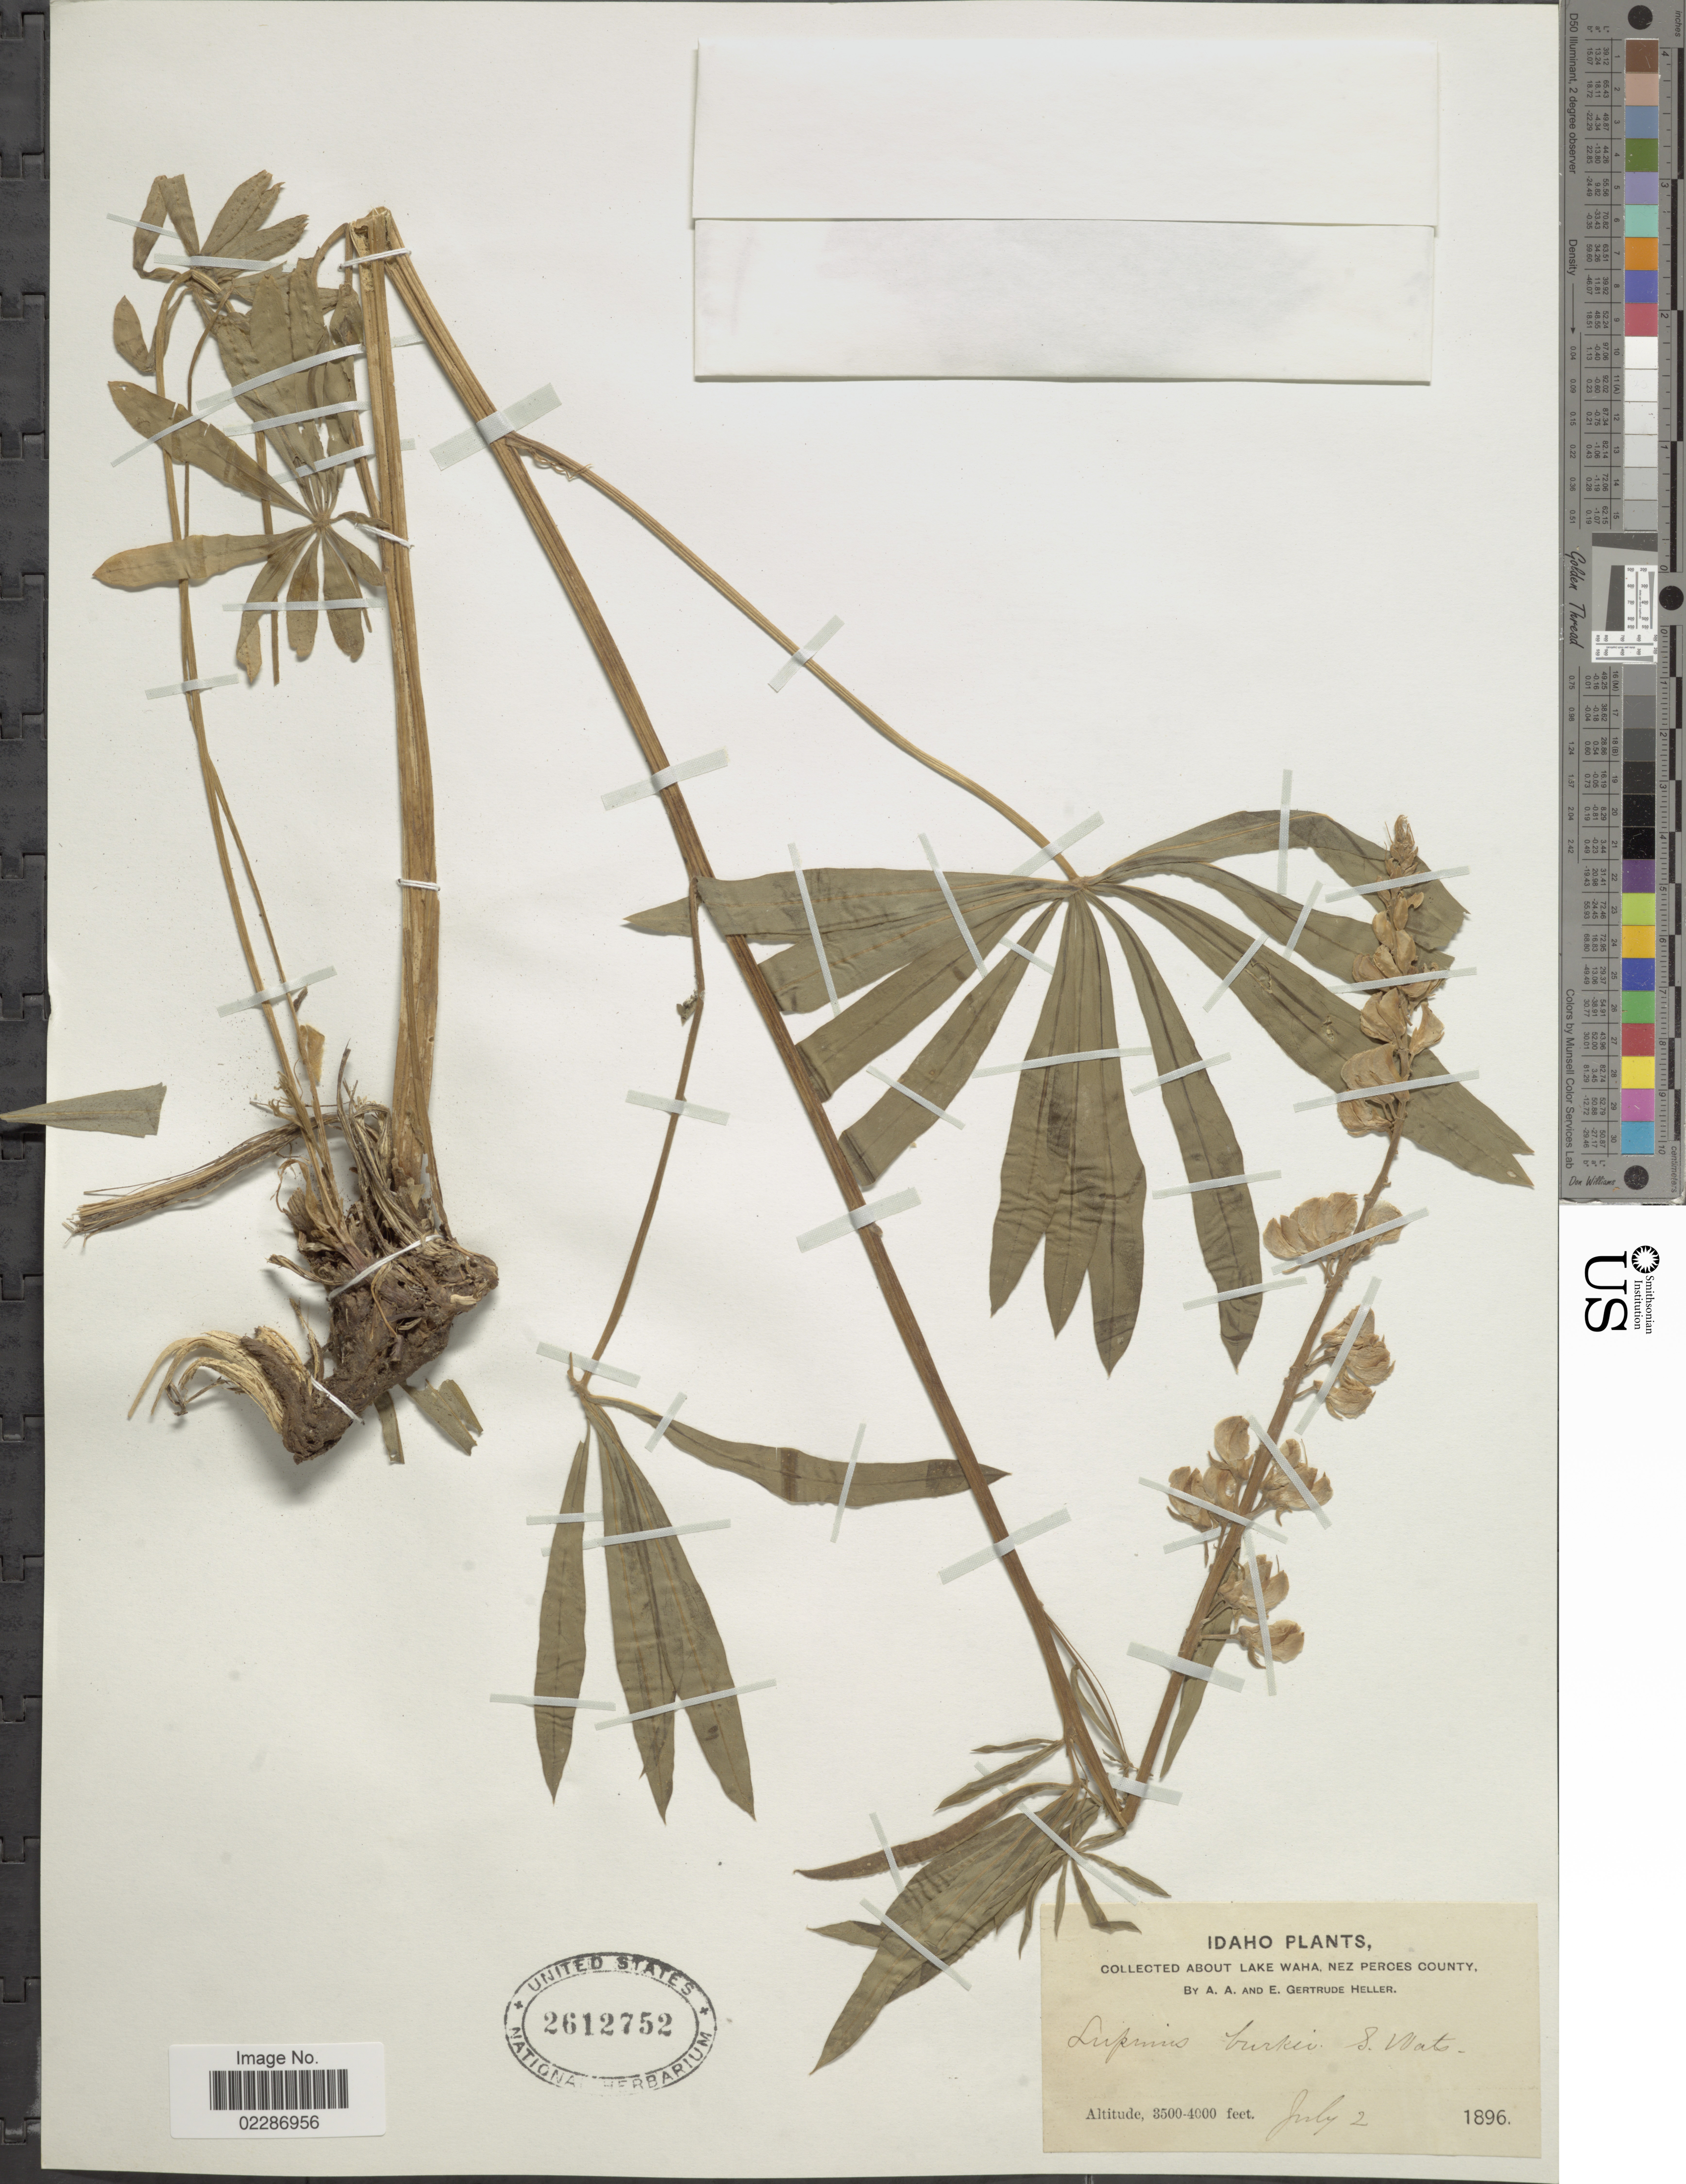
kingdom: Plantae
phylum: Tracheophyta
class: Magnoliopsida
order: Fabales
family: Fabaceae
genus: Lupinus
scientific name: Lupinus burkei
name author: S. Watson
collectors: A. A. Heller & E. G. Heller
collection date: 1896-07-02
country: United States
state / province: Idaho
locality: Lake Waha, Nez Peroes County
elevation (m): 1067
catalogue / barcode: US 2612752